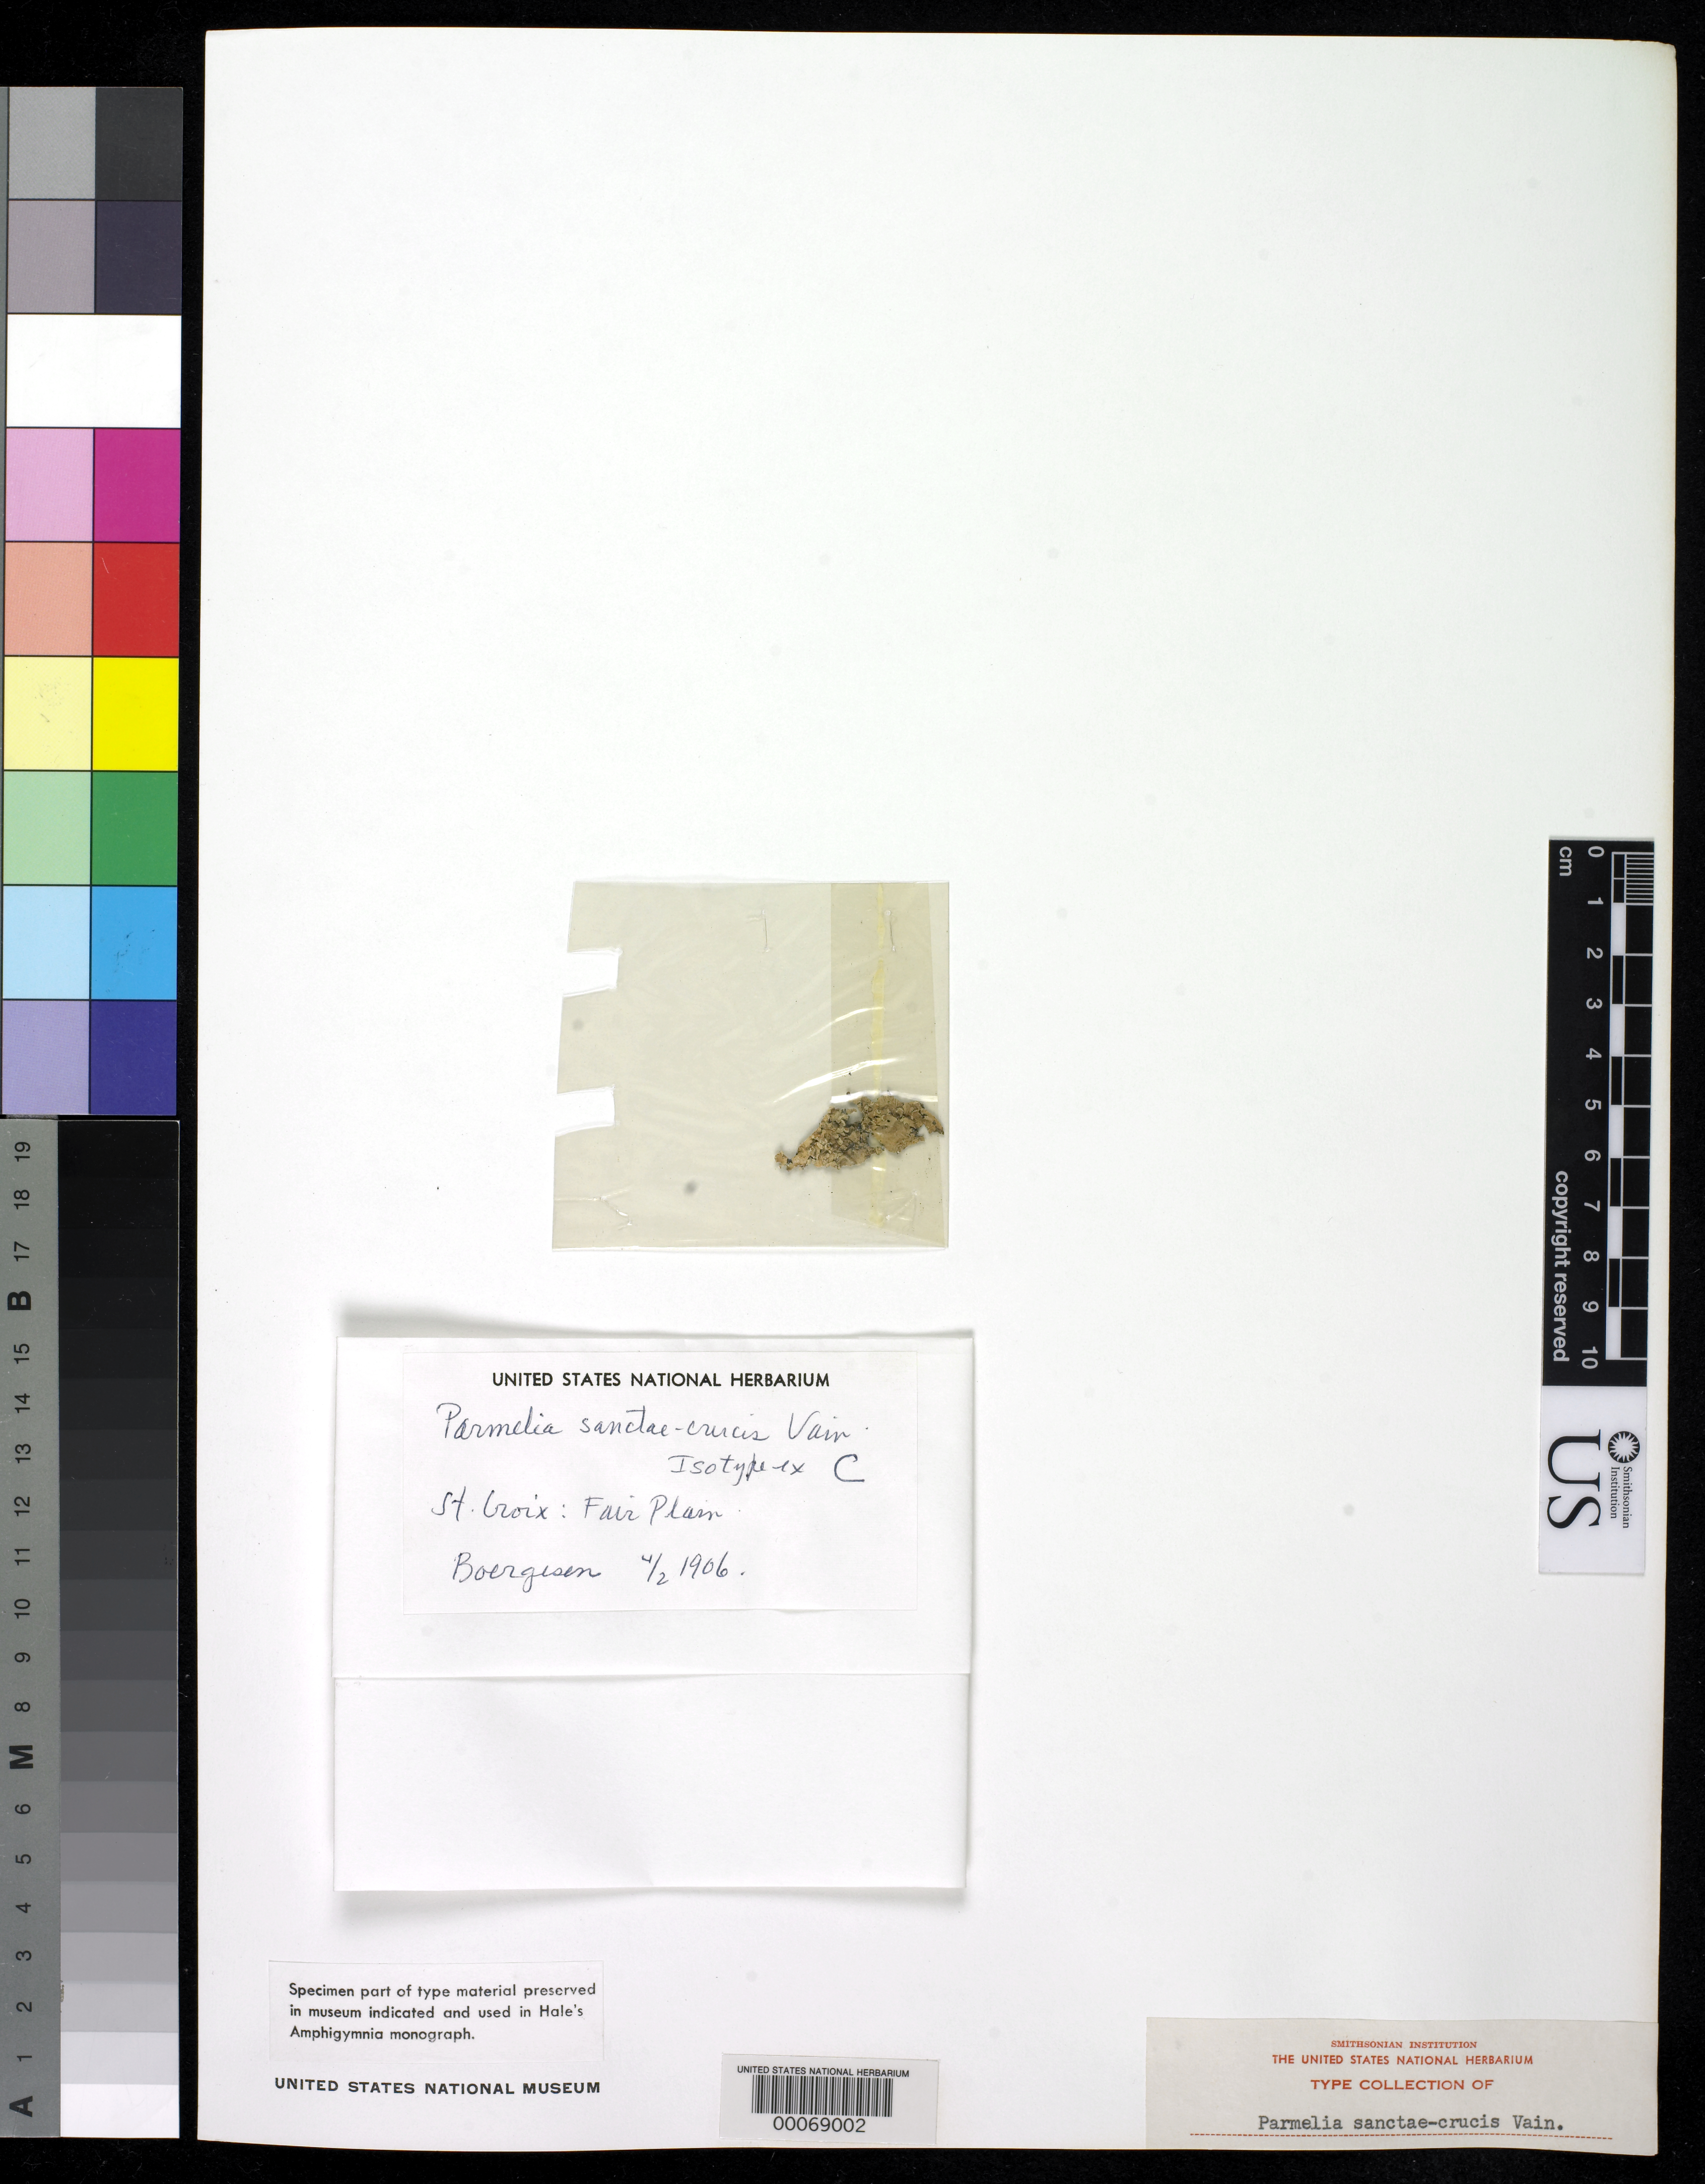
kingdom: Fungi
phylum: Ascomycota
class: Lecanoromycetes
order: Lecanorales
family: Parmeliaceae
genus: Parmelia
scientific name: Parmelia sanctae-crucis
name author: Vain.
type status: Isotype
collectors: F. Børgesen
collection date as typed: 04 Feb 1906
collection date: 1906-02-04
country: U.S. Virgin Islands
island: St. Croix Island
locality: Fair Plain.